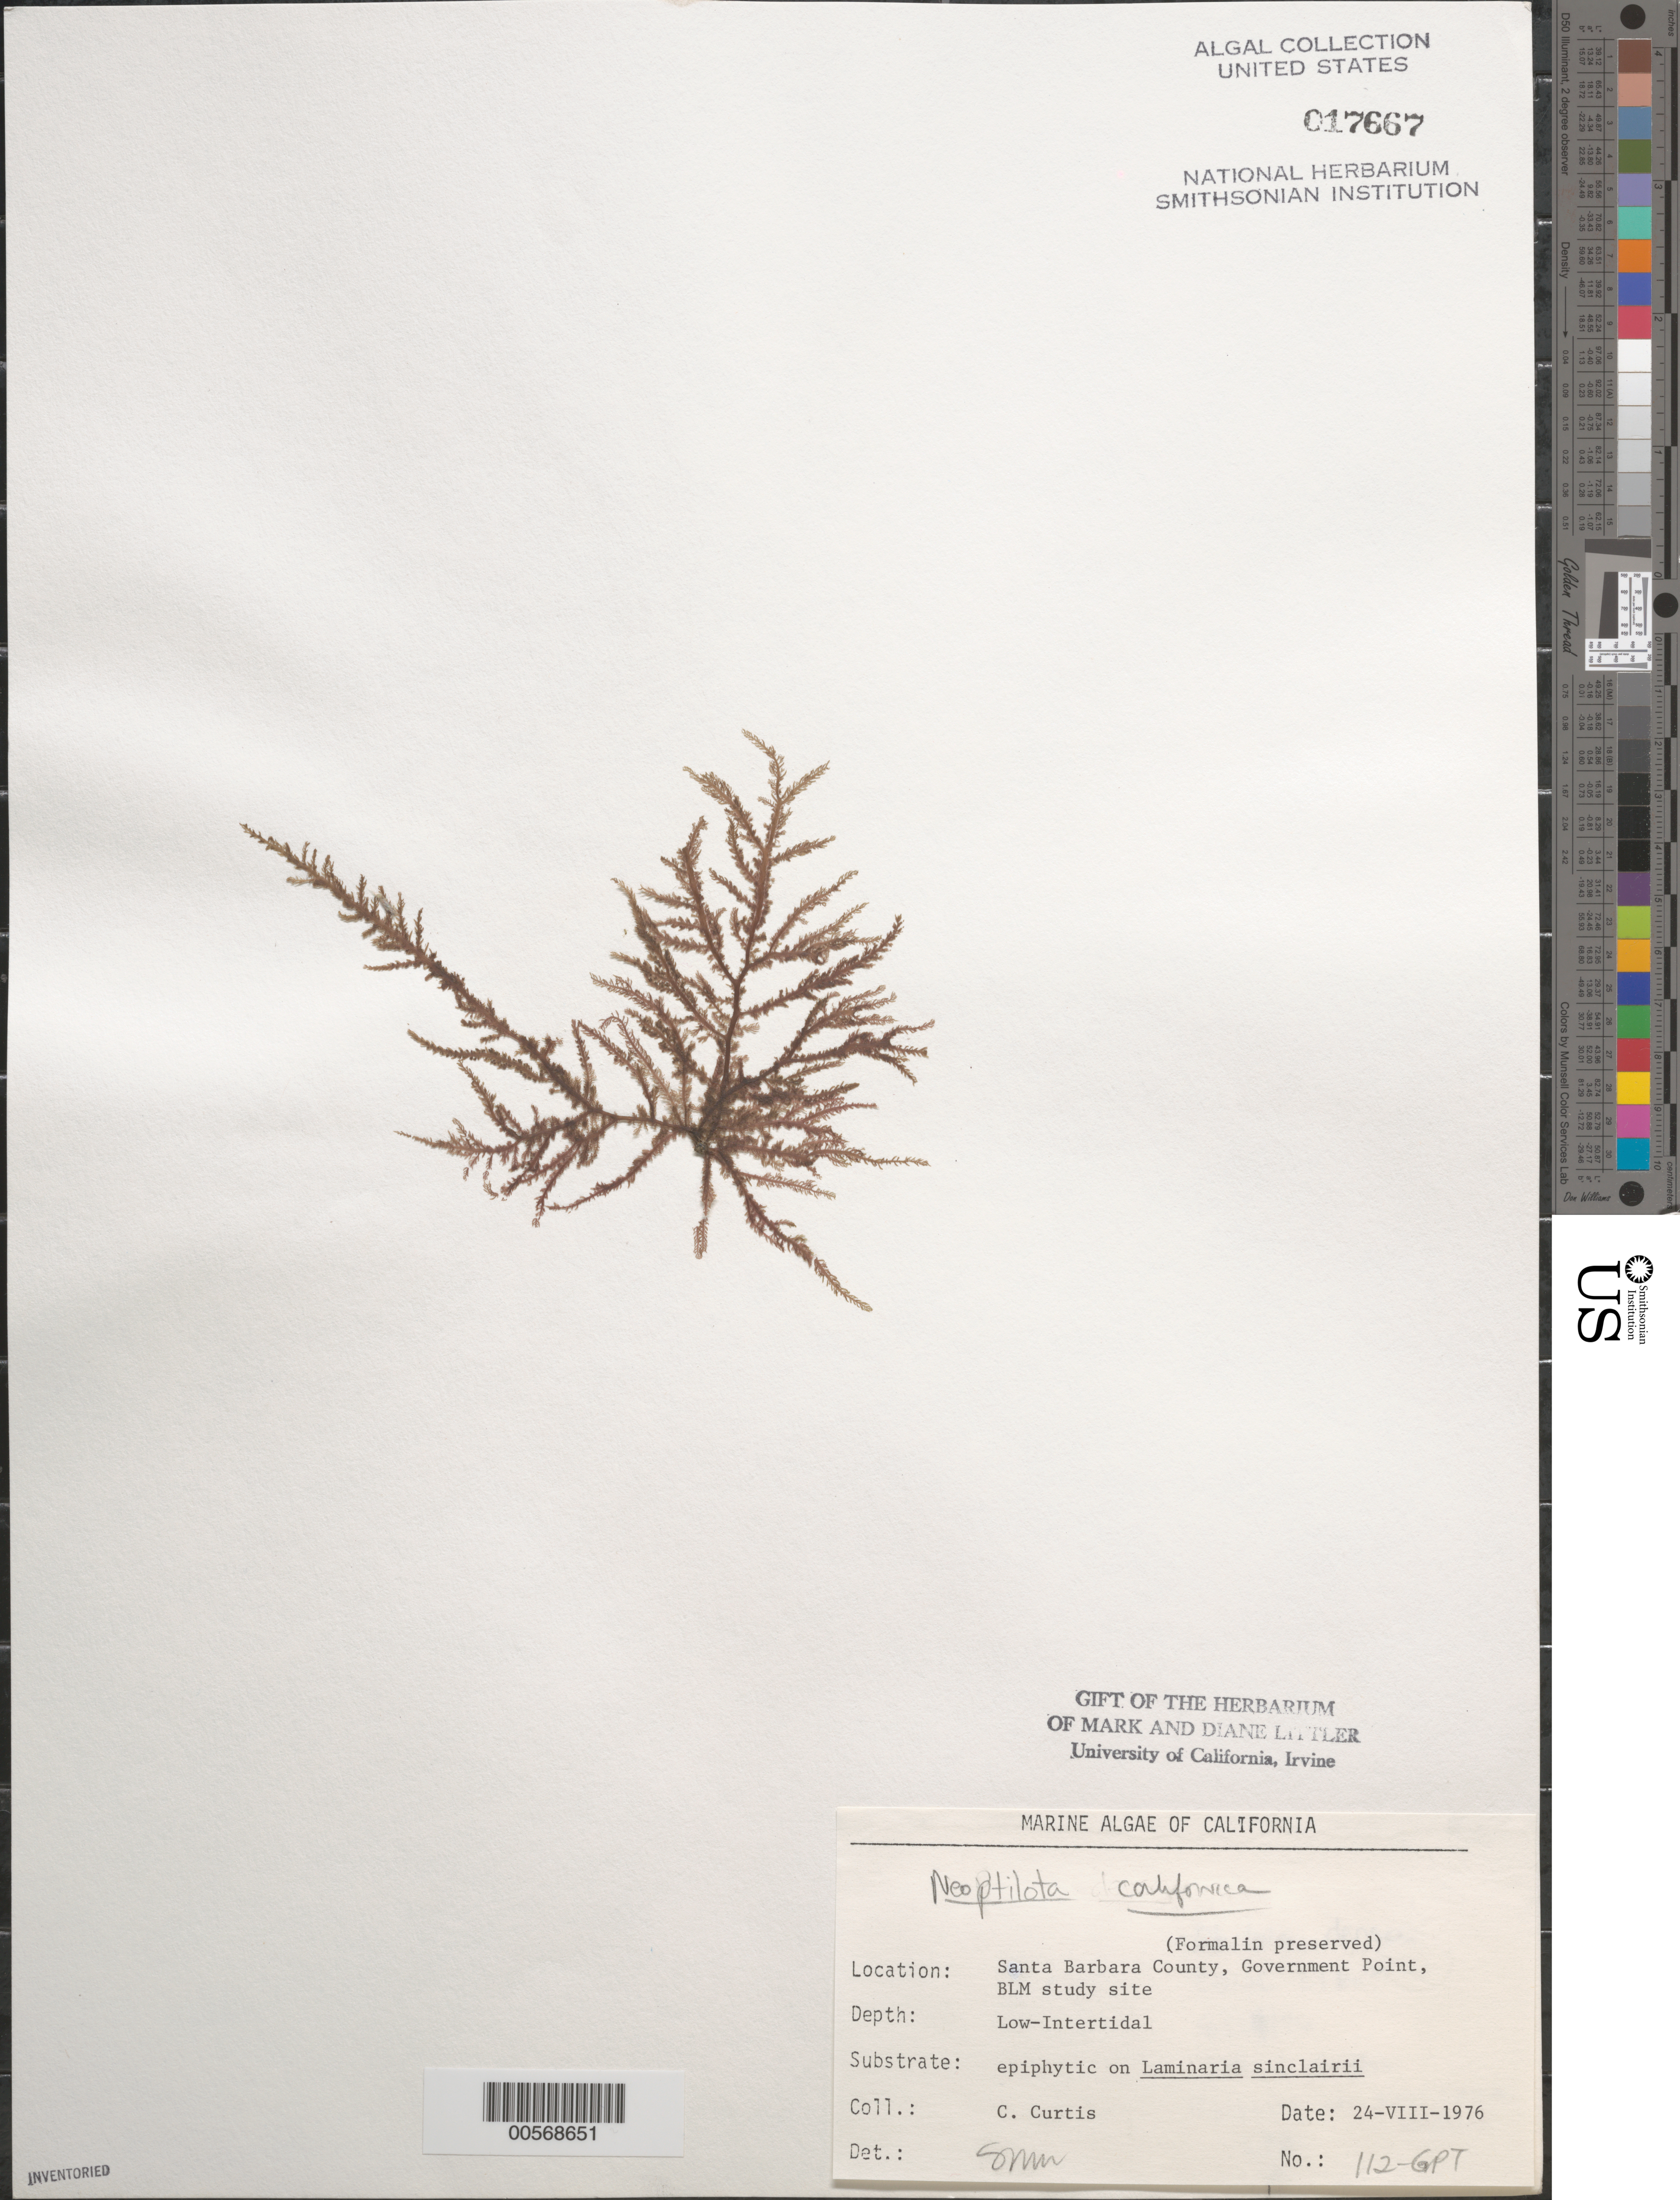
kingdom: Plantae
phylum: Rhodophyta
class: Florideophyceae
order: Ceramiales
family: Wrangeliaceae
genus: Ptilota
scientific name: Ptilota densa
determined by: Algae name updating Project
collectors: C. Curtis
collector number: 112-gpt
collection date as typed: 24 Aug 1976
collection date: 1976-08-24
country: United States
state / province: California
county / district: Santa Barbara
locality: Government Point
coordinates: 34 26'31"N, 120 24'06"W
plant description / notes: BLM-SOCALBIGHT Rocky Intertidal Survey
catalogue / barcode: US 17667